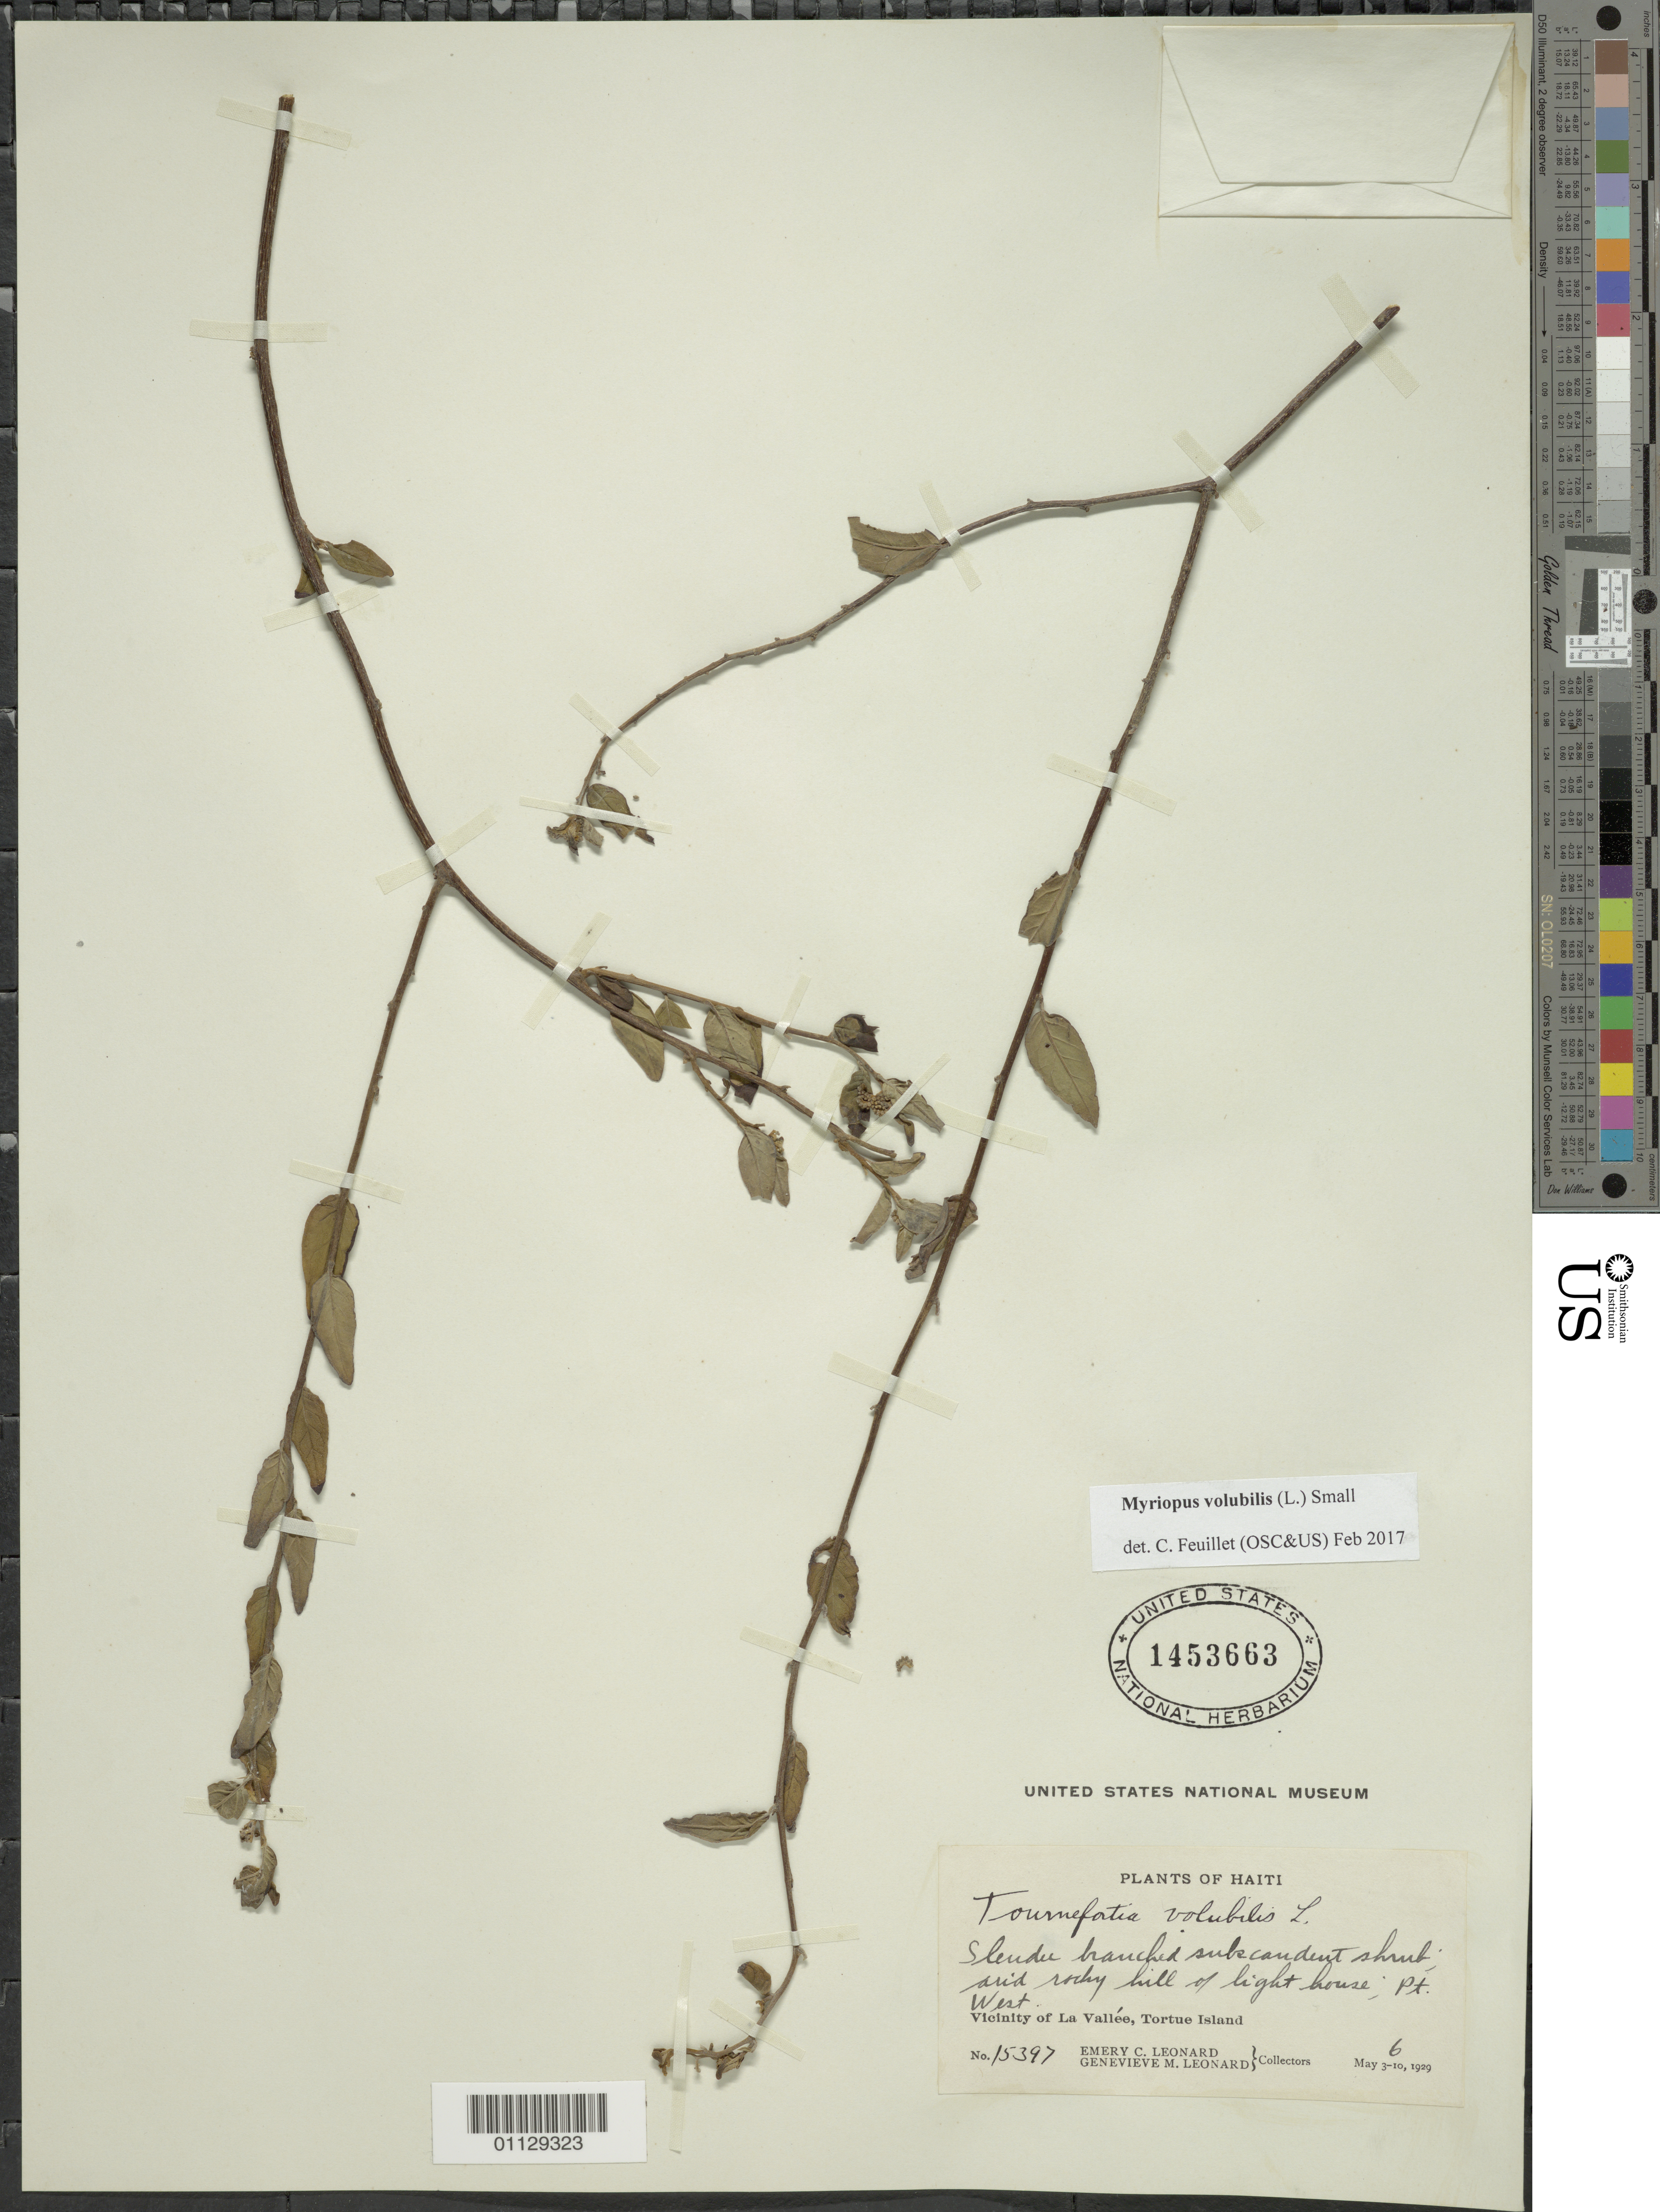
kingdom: Plantae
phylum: Tracheophyta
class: Magnoliopsida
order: Boraginales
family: Heliotropiaceae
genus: Myriopus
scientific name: Myriopus volubilis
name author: (L.) Small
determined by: Feuillet, C.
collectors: E. C. Leonard & G. M. Leonard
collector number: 15397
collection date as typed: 03 May 1929 to 06 May 1929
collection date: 1929-05-03/1929-05-06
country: Haiti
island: Hispaniola I.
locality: La Vallée, Tortue Island, Pt. West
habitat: Arid rocky hill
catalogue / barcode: US 1453663